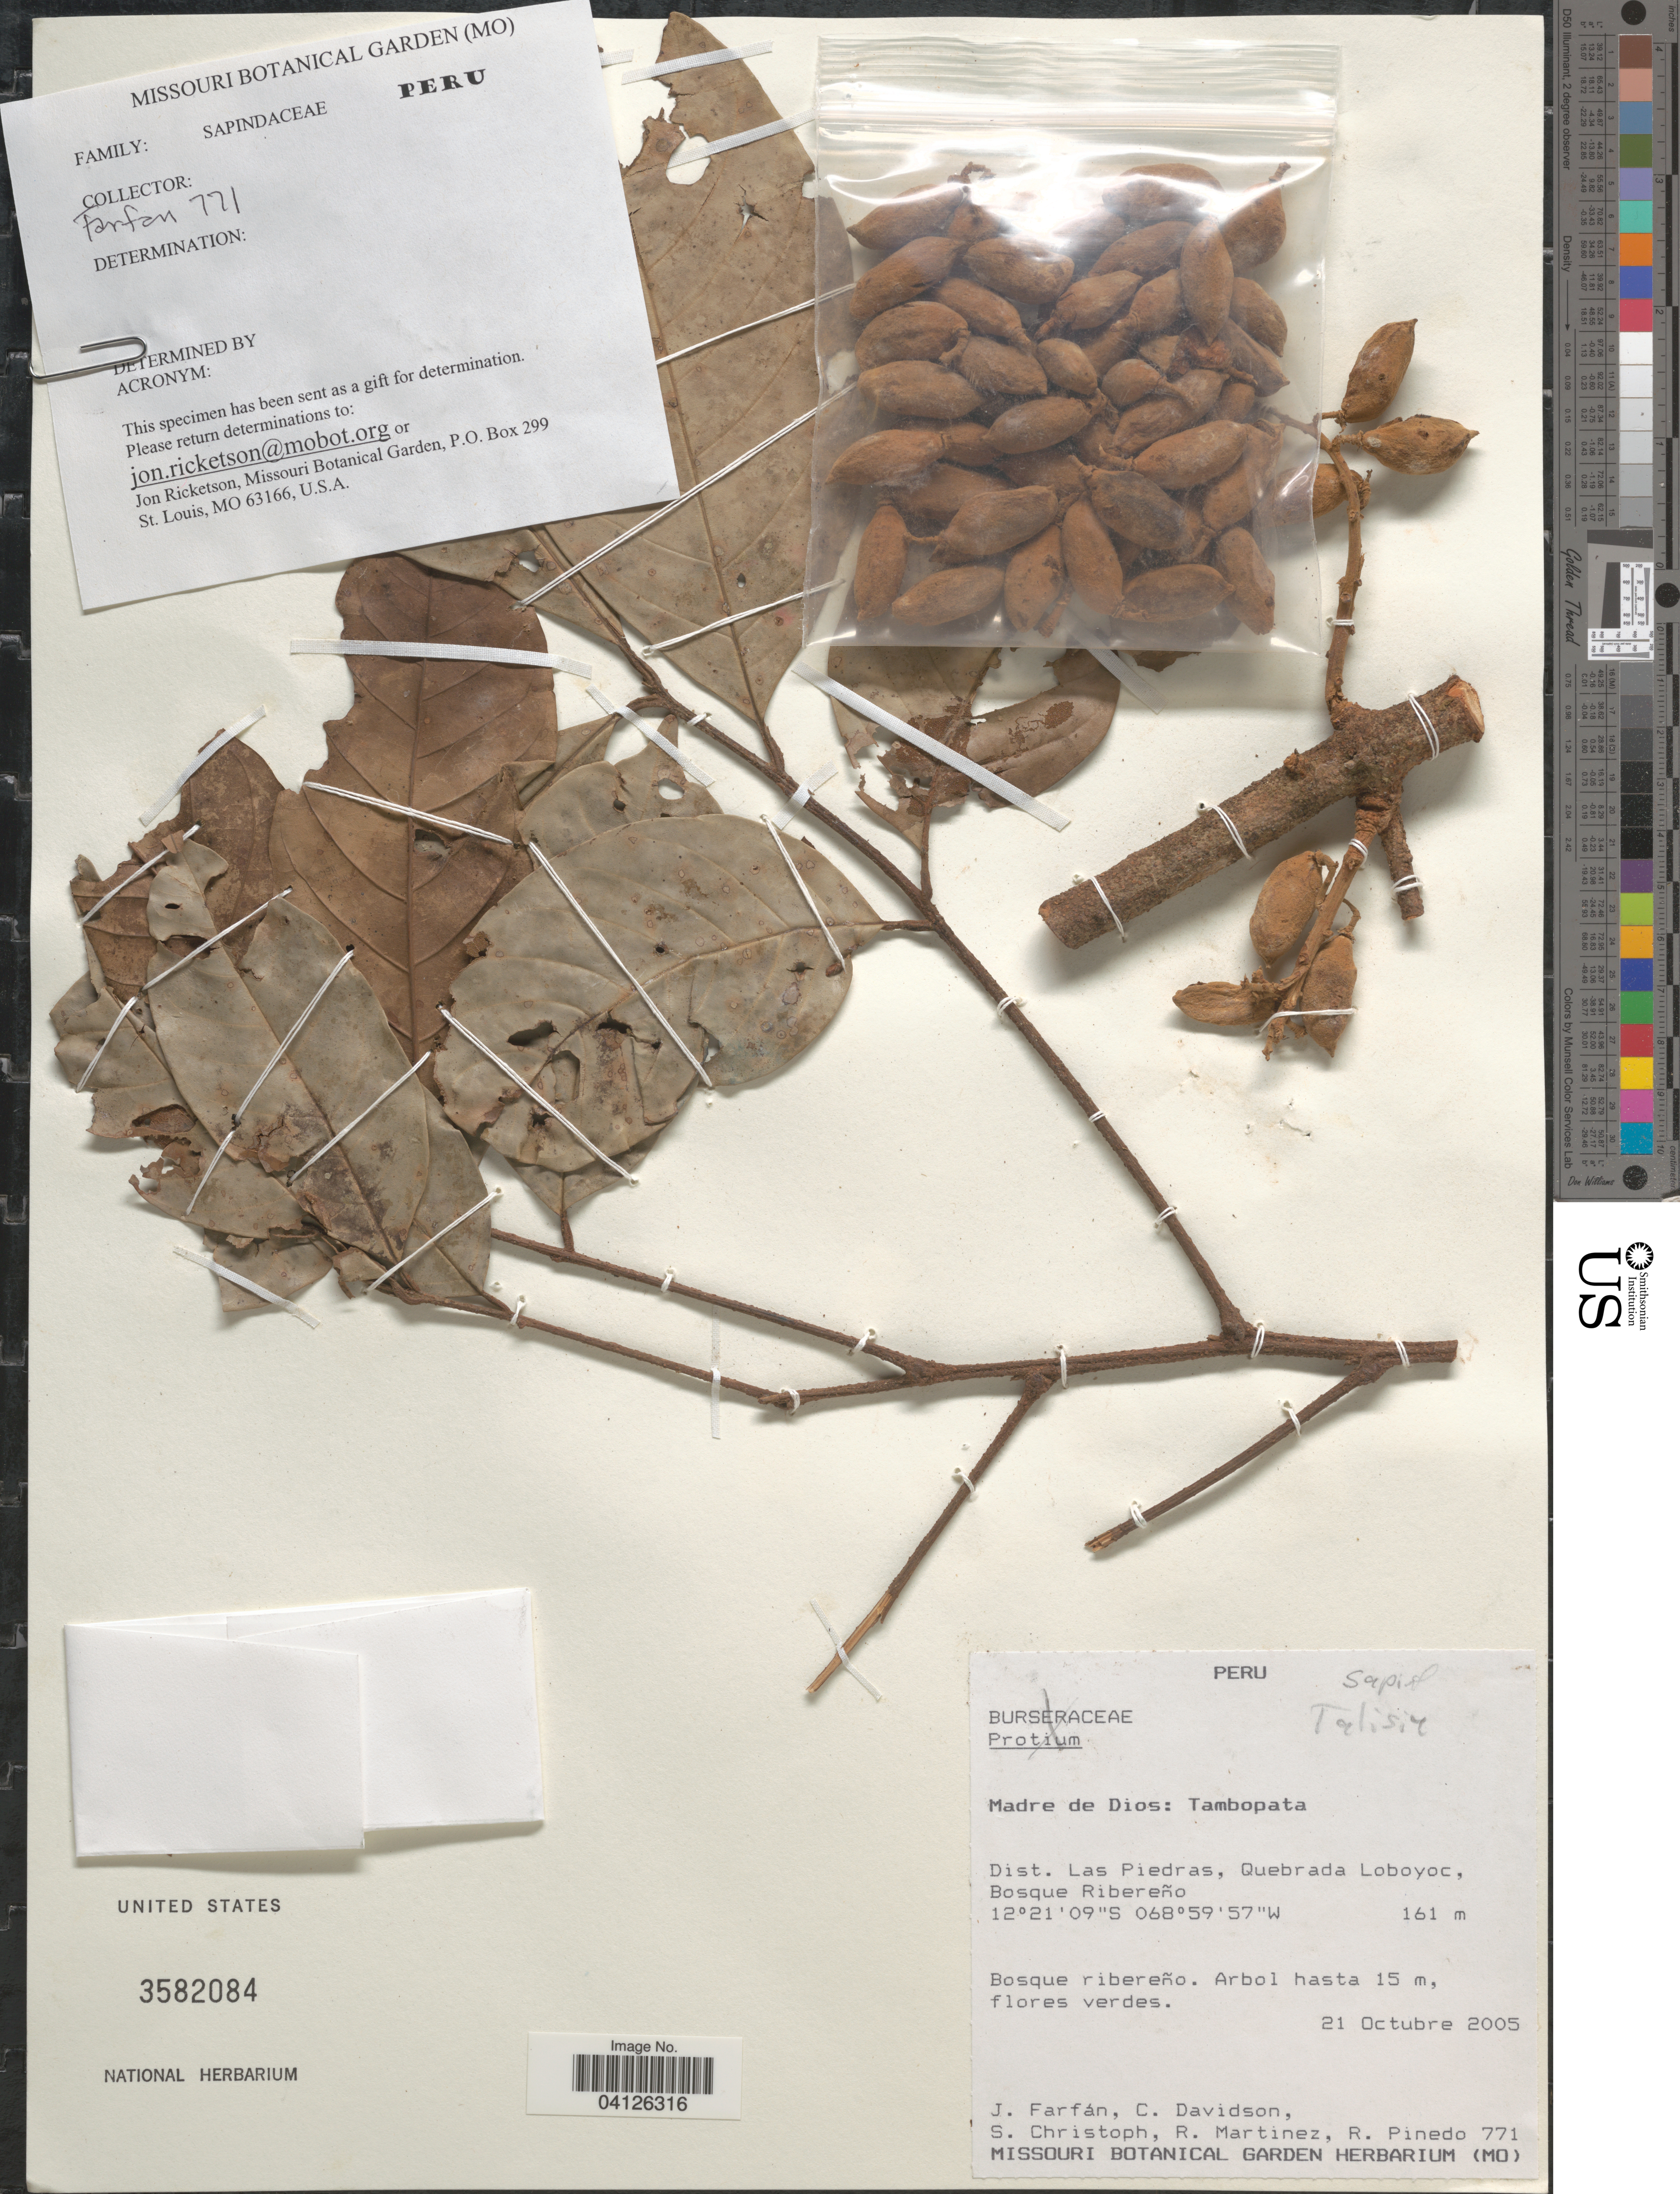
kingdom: Plantae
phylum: Tracheophyta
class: Magnoliopsida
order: Sapindales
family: Sapindaceae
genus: Melicoccus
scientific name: Melicoccus novogranatensis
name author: Acev.-Rodr.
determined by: Acevedo-Rodriguez, P., (US), Smithsonian Institution - National Museum of Natural History (UNITED STATES)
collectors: J. Farfán, C. Davidson, S. Christoph, R. Martinez & R. Pinedo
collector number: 771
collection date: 2005-10-21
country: Peru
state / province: Madre de Dios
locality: Tambopata. Dist. Las Piedras, Quebrada Loboyoc, Bosque Ribereño.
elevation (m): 161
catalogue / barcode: US 3582084